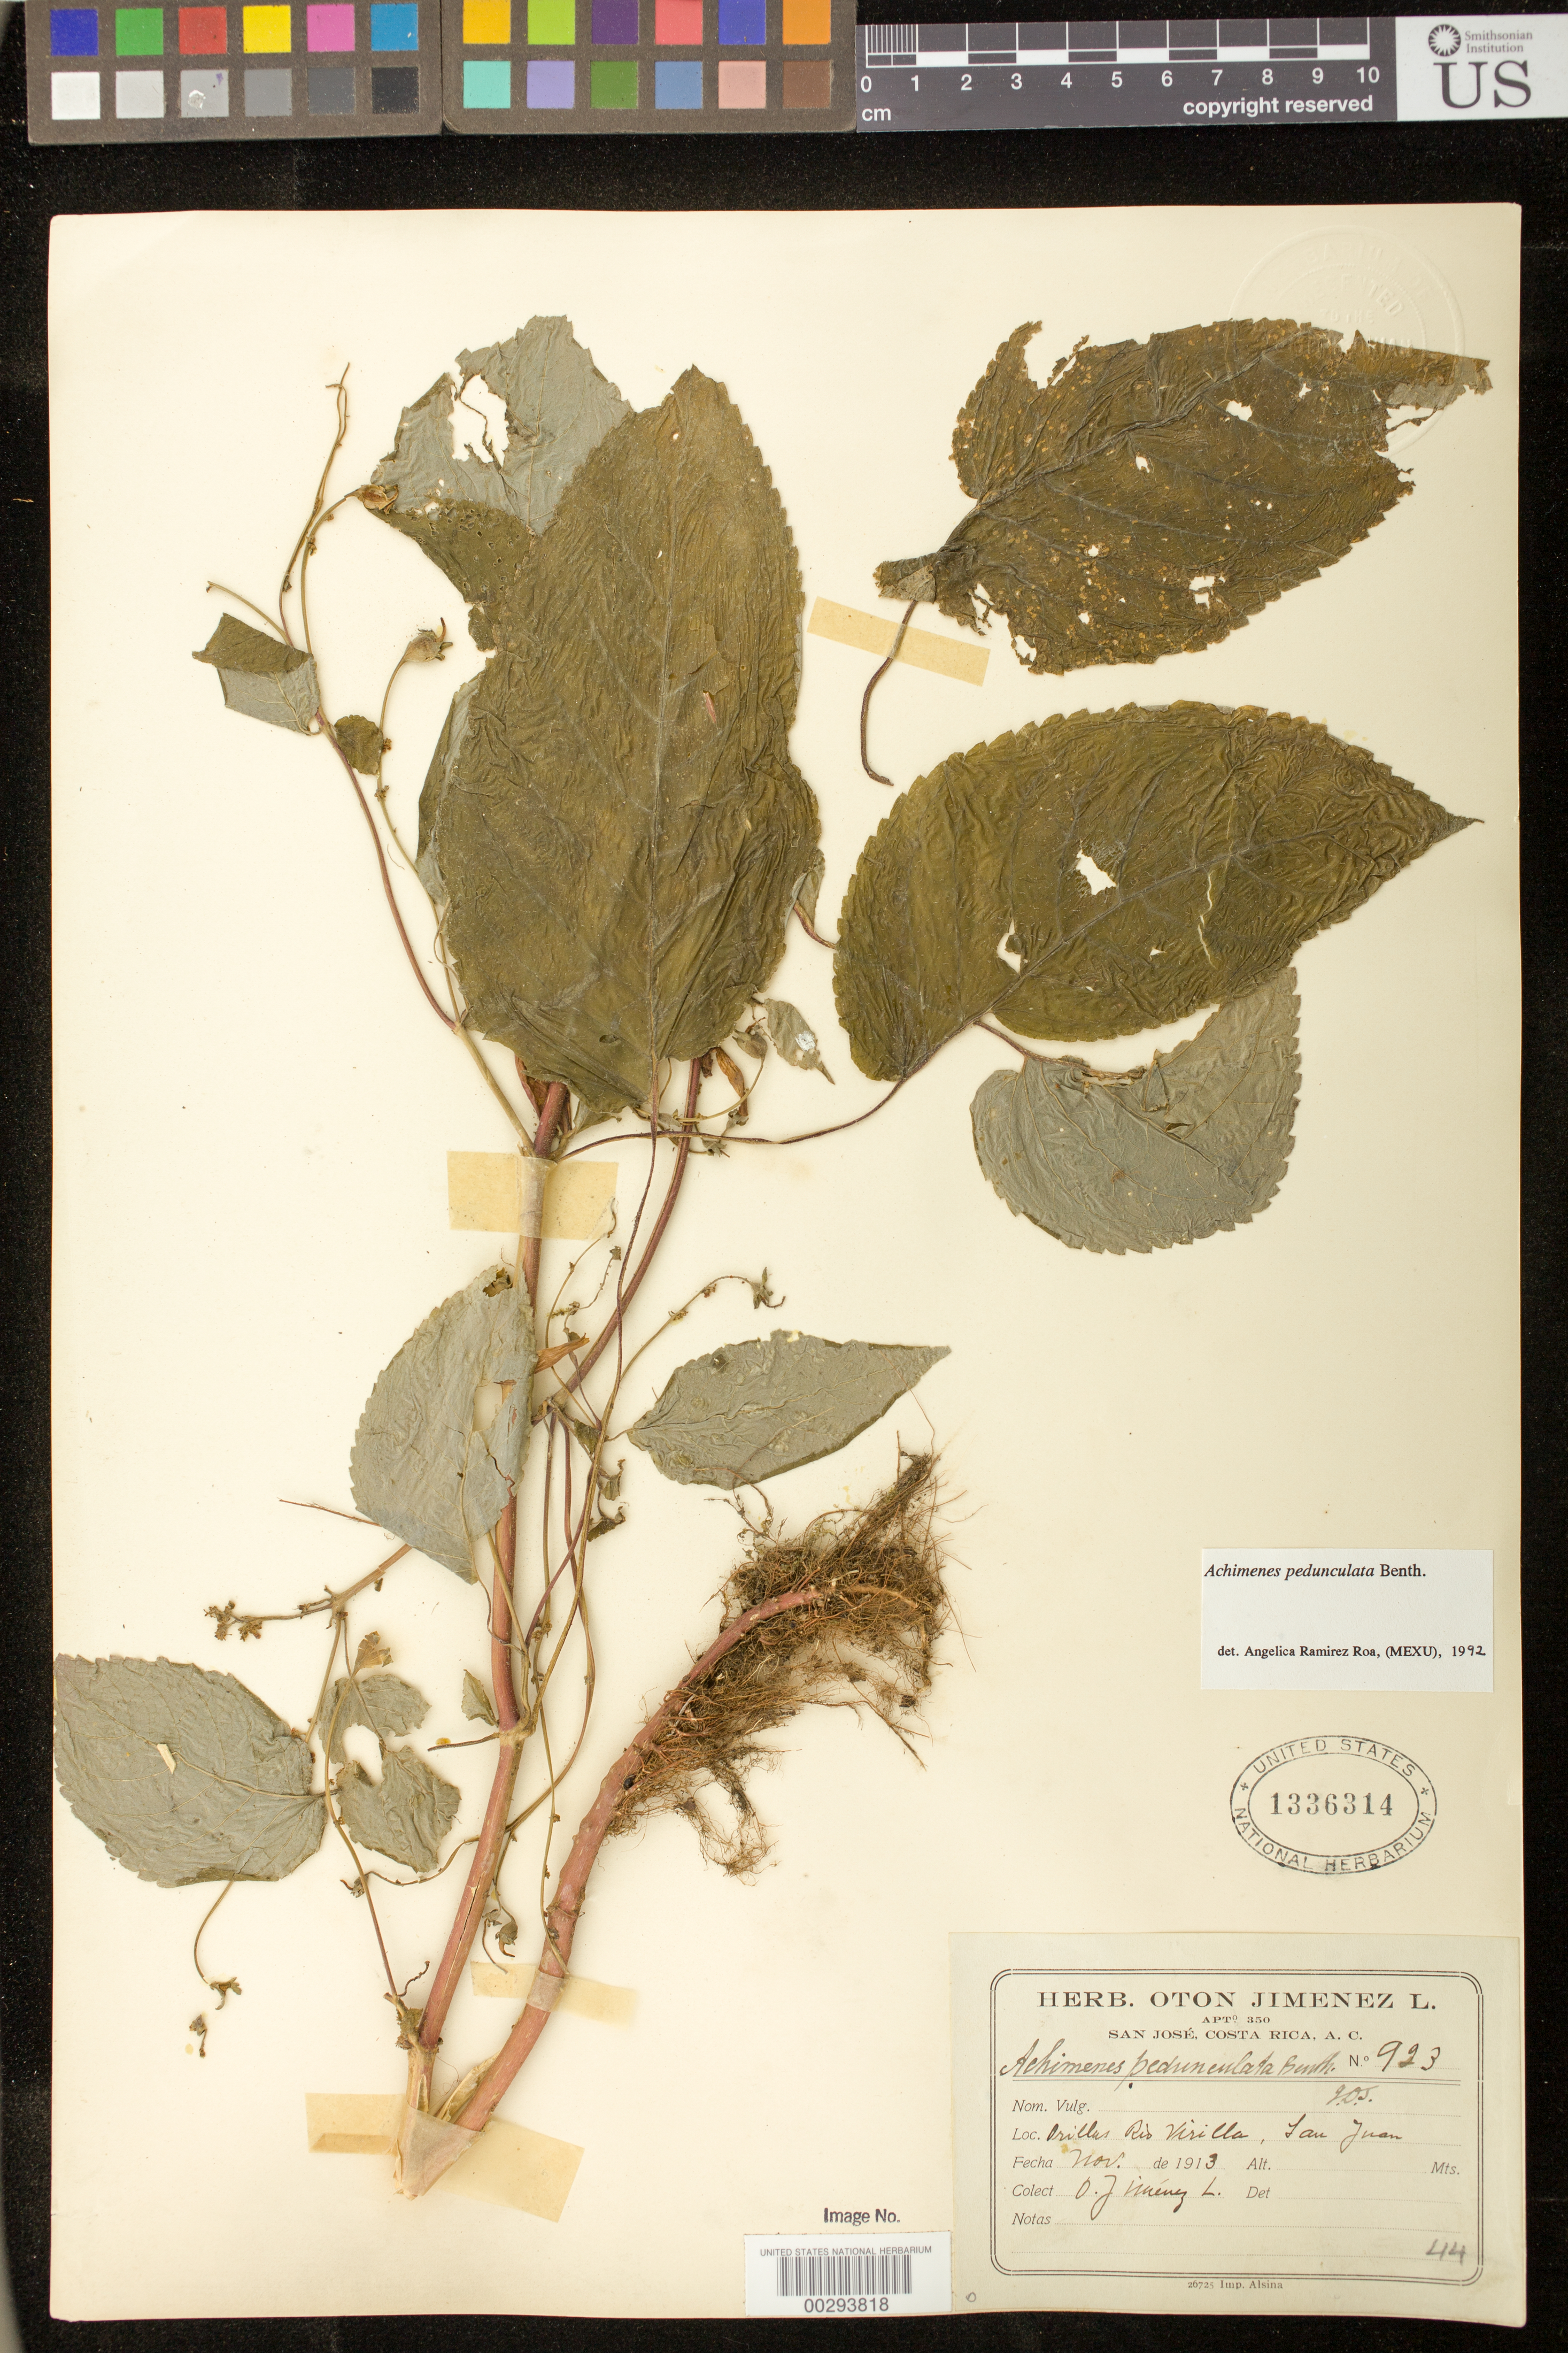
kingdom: Plantae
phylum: Tracheophyta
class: Magnoliopsida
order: Lamiales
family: Gesneriaceae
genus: Achimenes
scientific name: Achimenes pedunculata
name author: Benth.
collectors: O. Jimenez L.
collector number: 923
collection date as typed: Nov 1913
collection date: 1913-11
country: Costa Rica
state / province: San José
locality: Banks of Rio Virilla, San Juan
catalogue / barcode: US 1336314